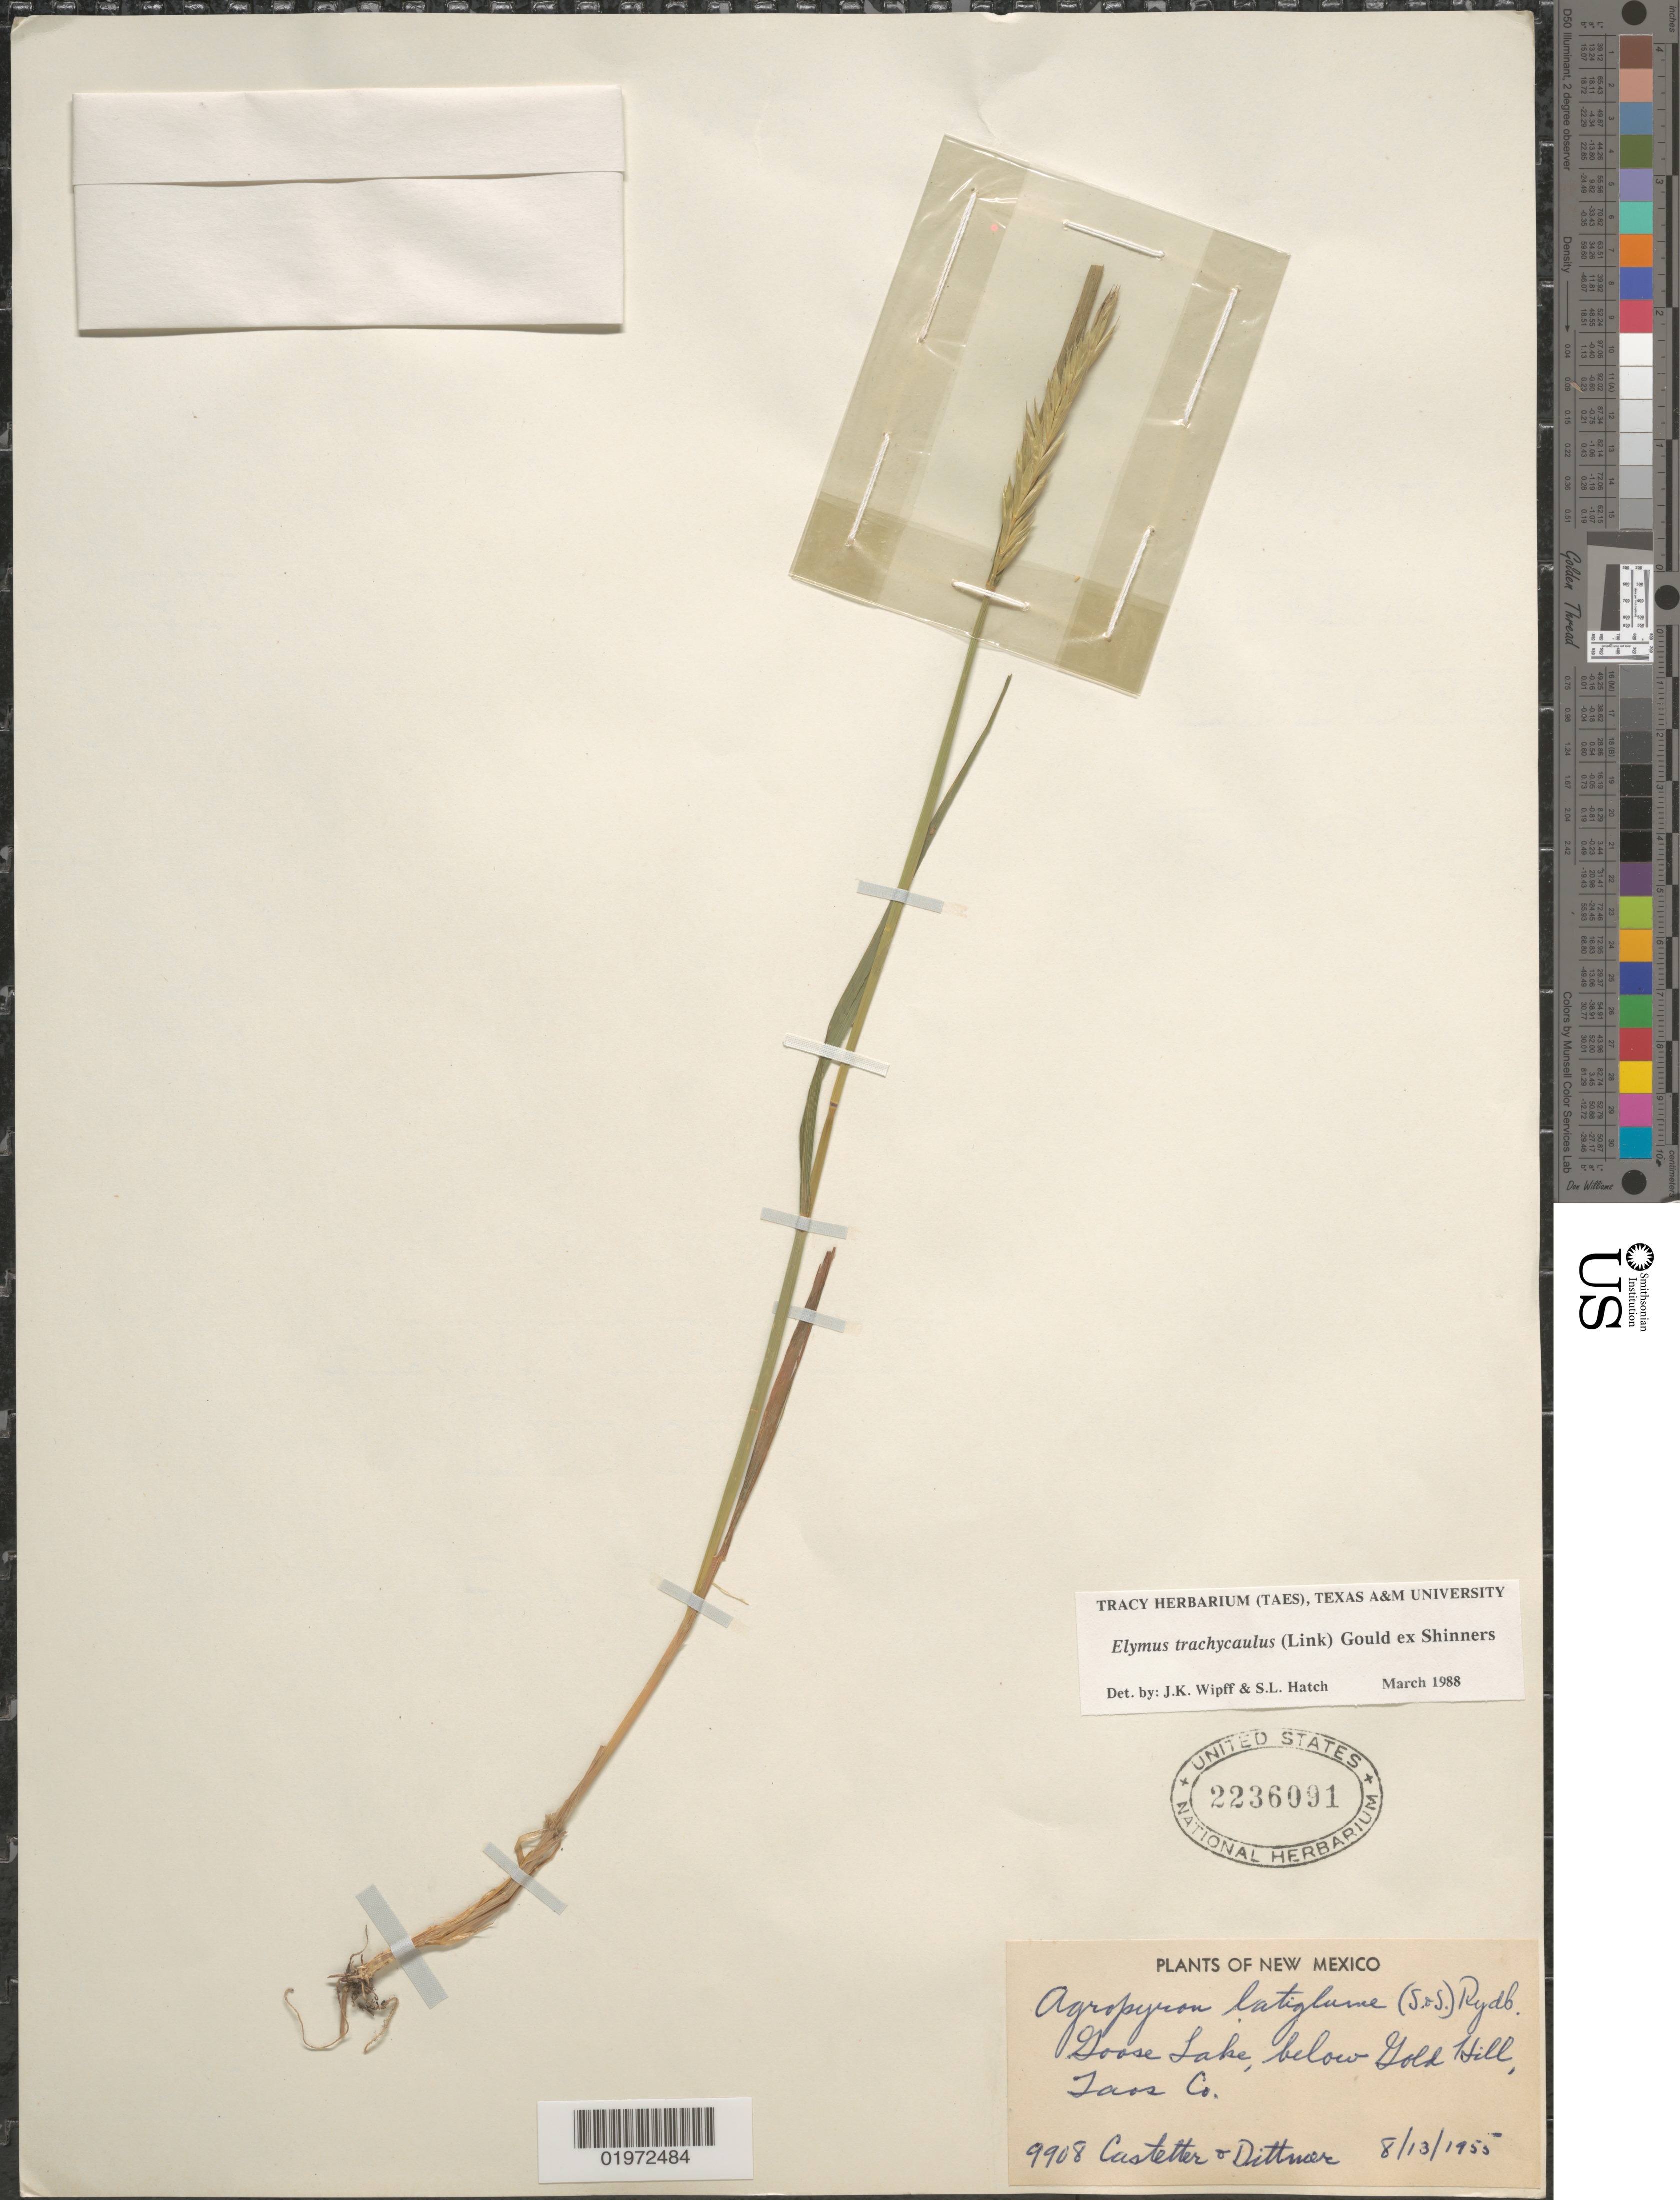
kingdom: Plantae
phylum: Tracheophyta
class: Liliopsida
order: Poales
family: Poaceae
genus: Elymus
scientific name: Elymus trachycaulus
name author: (Link) Gould ex Shinners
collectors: Castetter & Dittmer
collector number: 9908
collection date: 1955-08-13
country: United States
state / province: New Mexico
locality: Goose Lake, below Gold Hill, Taos Co.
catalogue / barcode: US 2236091